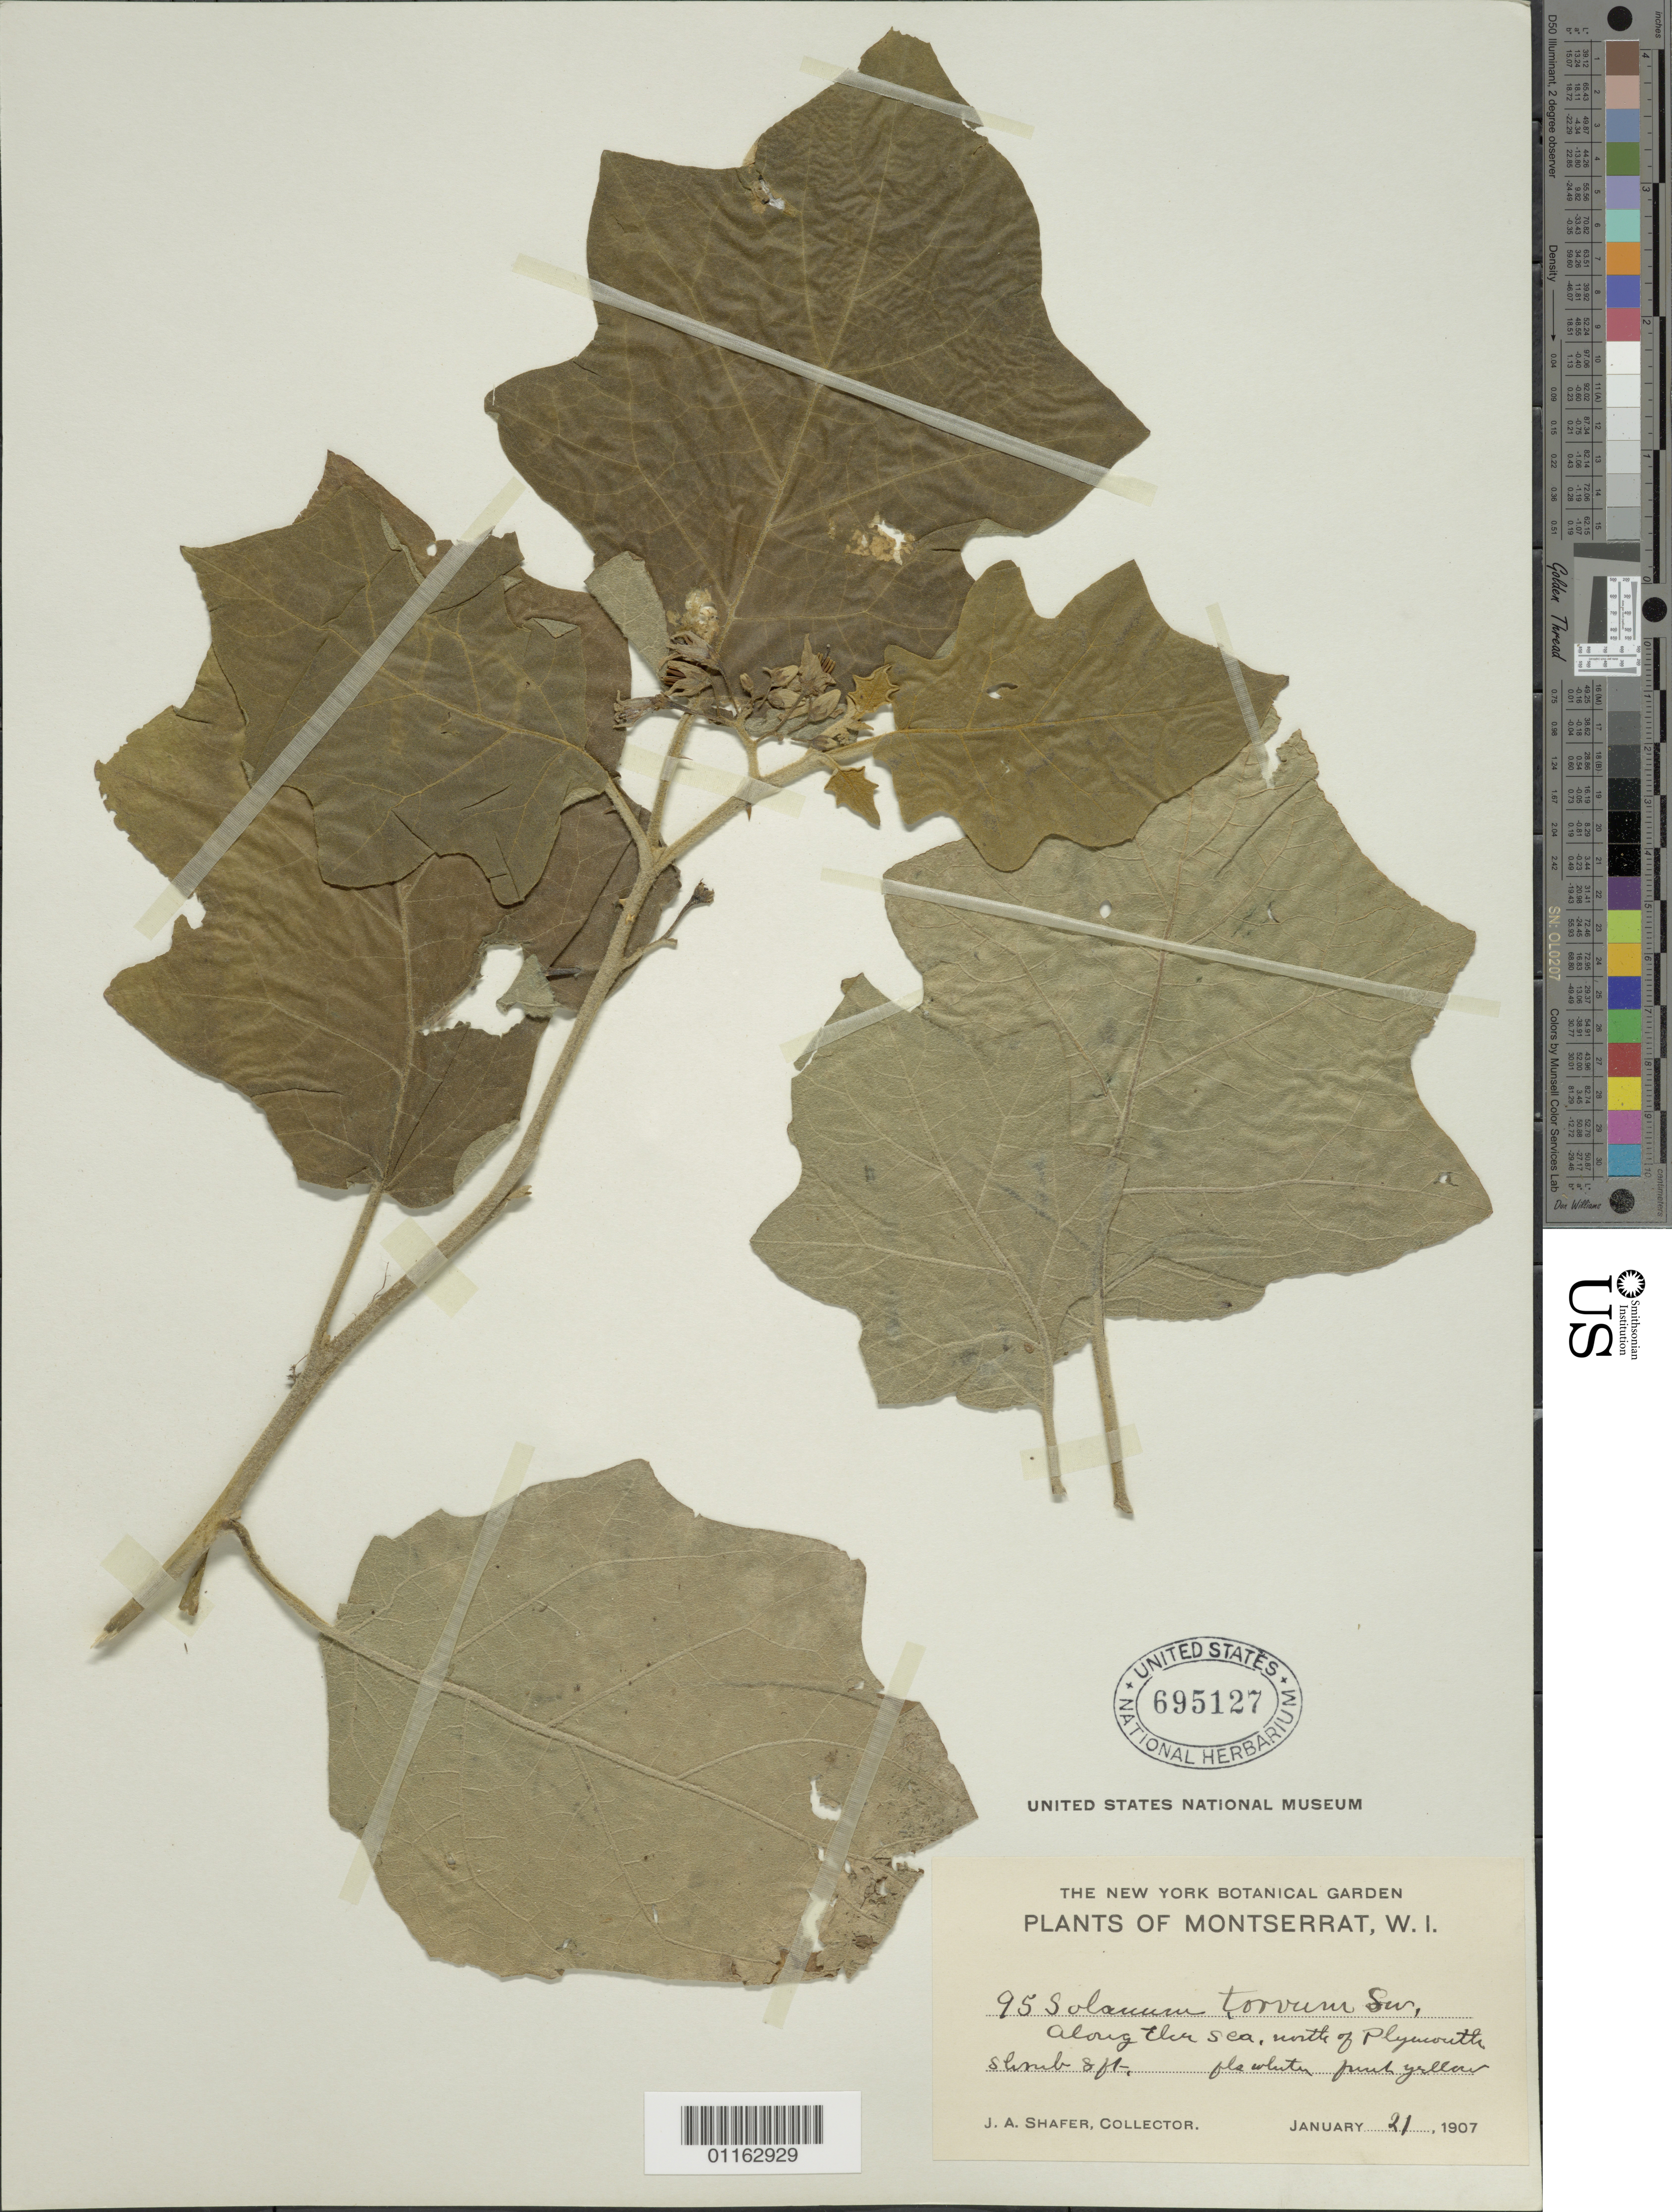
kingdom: Plantae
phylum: Tracheophyta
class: Magnoliopsida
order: Solanales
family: Solanaceae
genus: Solanum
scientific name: Solanum torvum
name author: Sw.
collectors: J. A. Shafer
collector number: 95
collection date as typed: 21 Jan 1907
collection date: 1907-01-21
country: Montserrat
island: Montserrat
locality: Along the sea, mouth of Plymouth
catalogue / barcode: US 695127